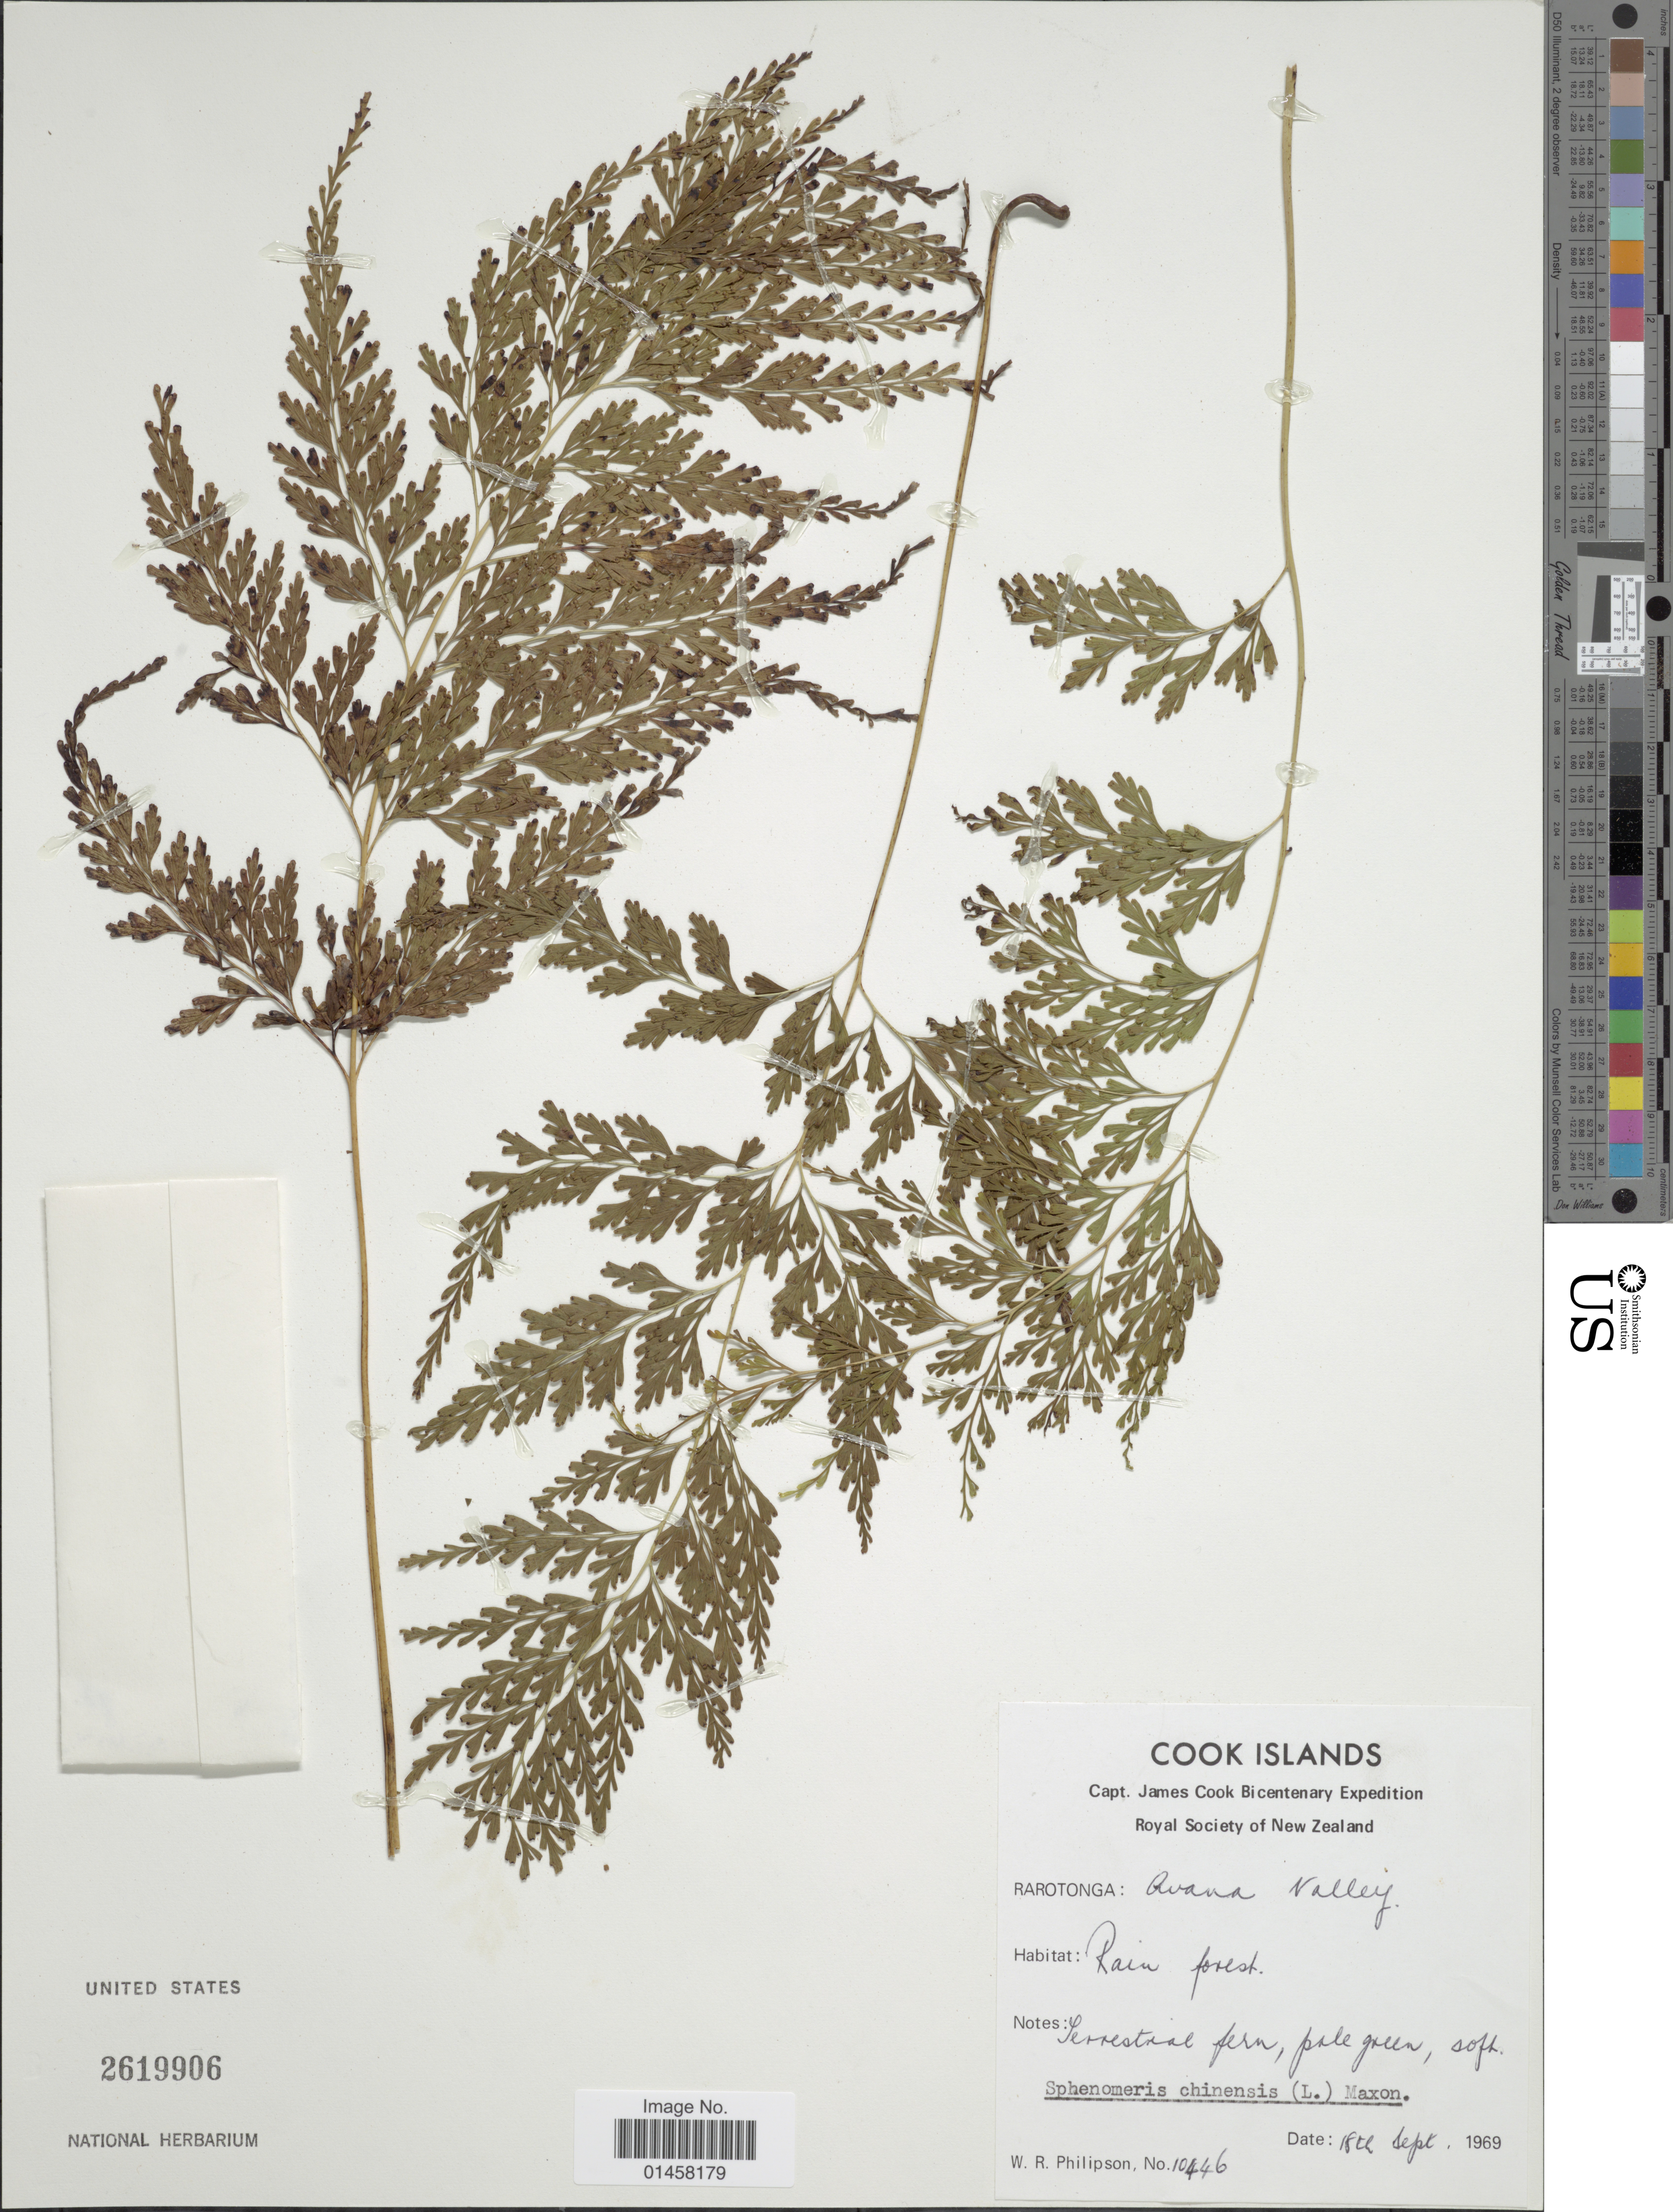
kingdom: Plantae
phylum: Tracheophyta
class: Polypodiopsida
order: Polypodiales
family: Lindsaeaceae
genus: Sphenomeris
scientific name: Sphenomeris chinensis var. chinensis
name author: (L.) Maxon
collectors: W. R. Philipson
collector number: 10446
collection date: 1969-09-18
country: Cook Islands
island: Rarotonga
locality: Rarotonga: Avana Valley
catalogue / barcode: US 2619906